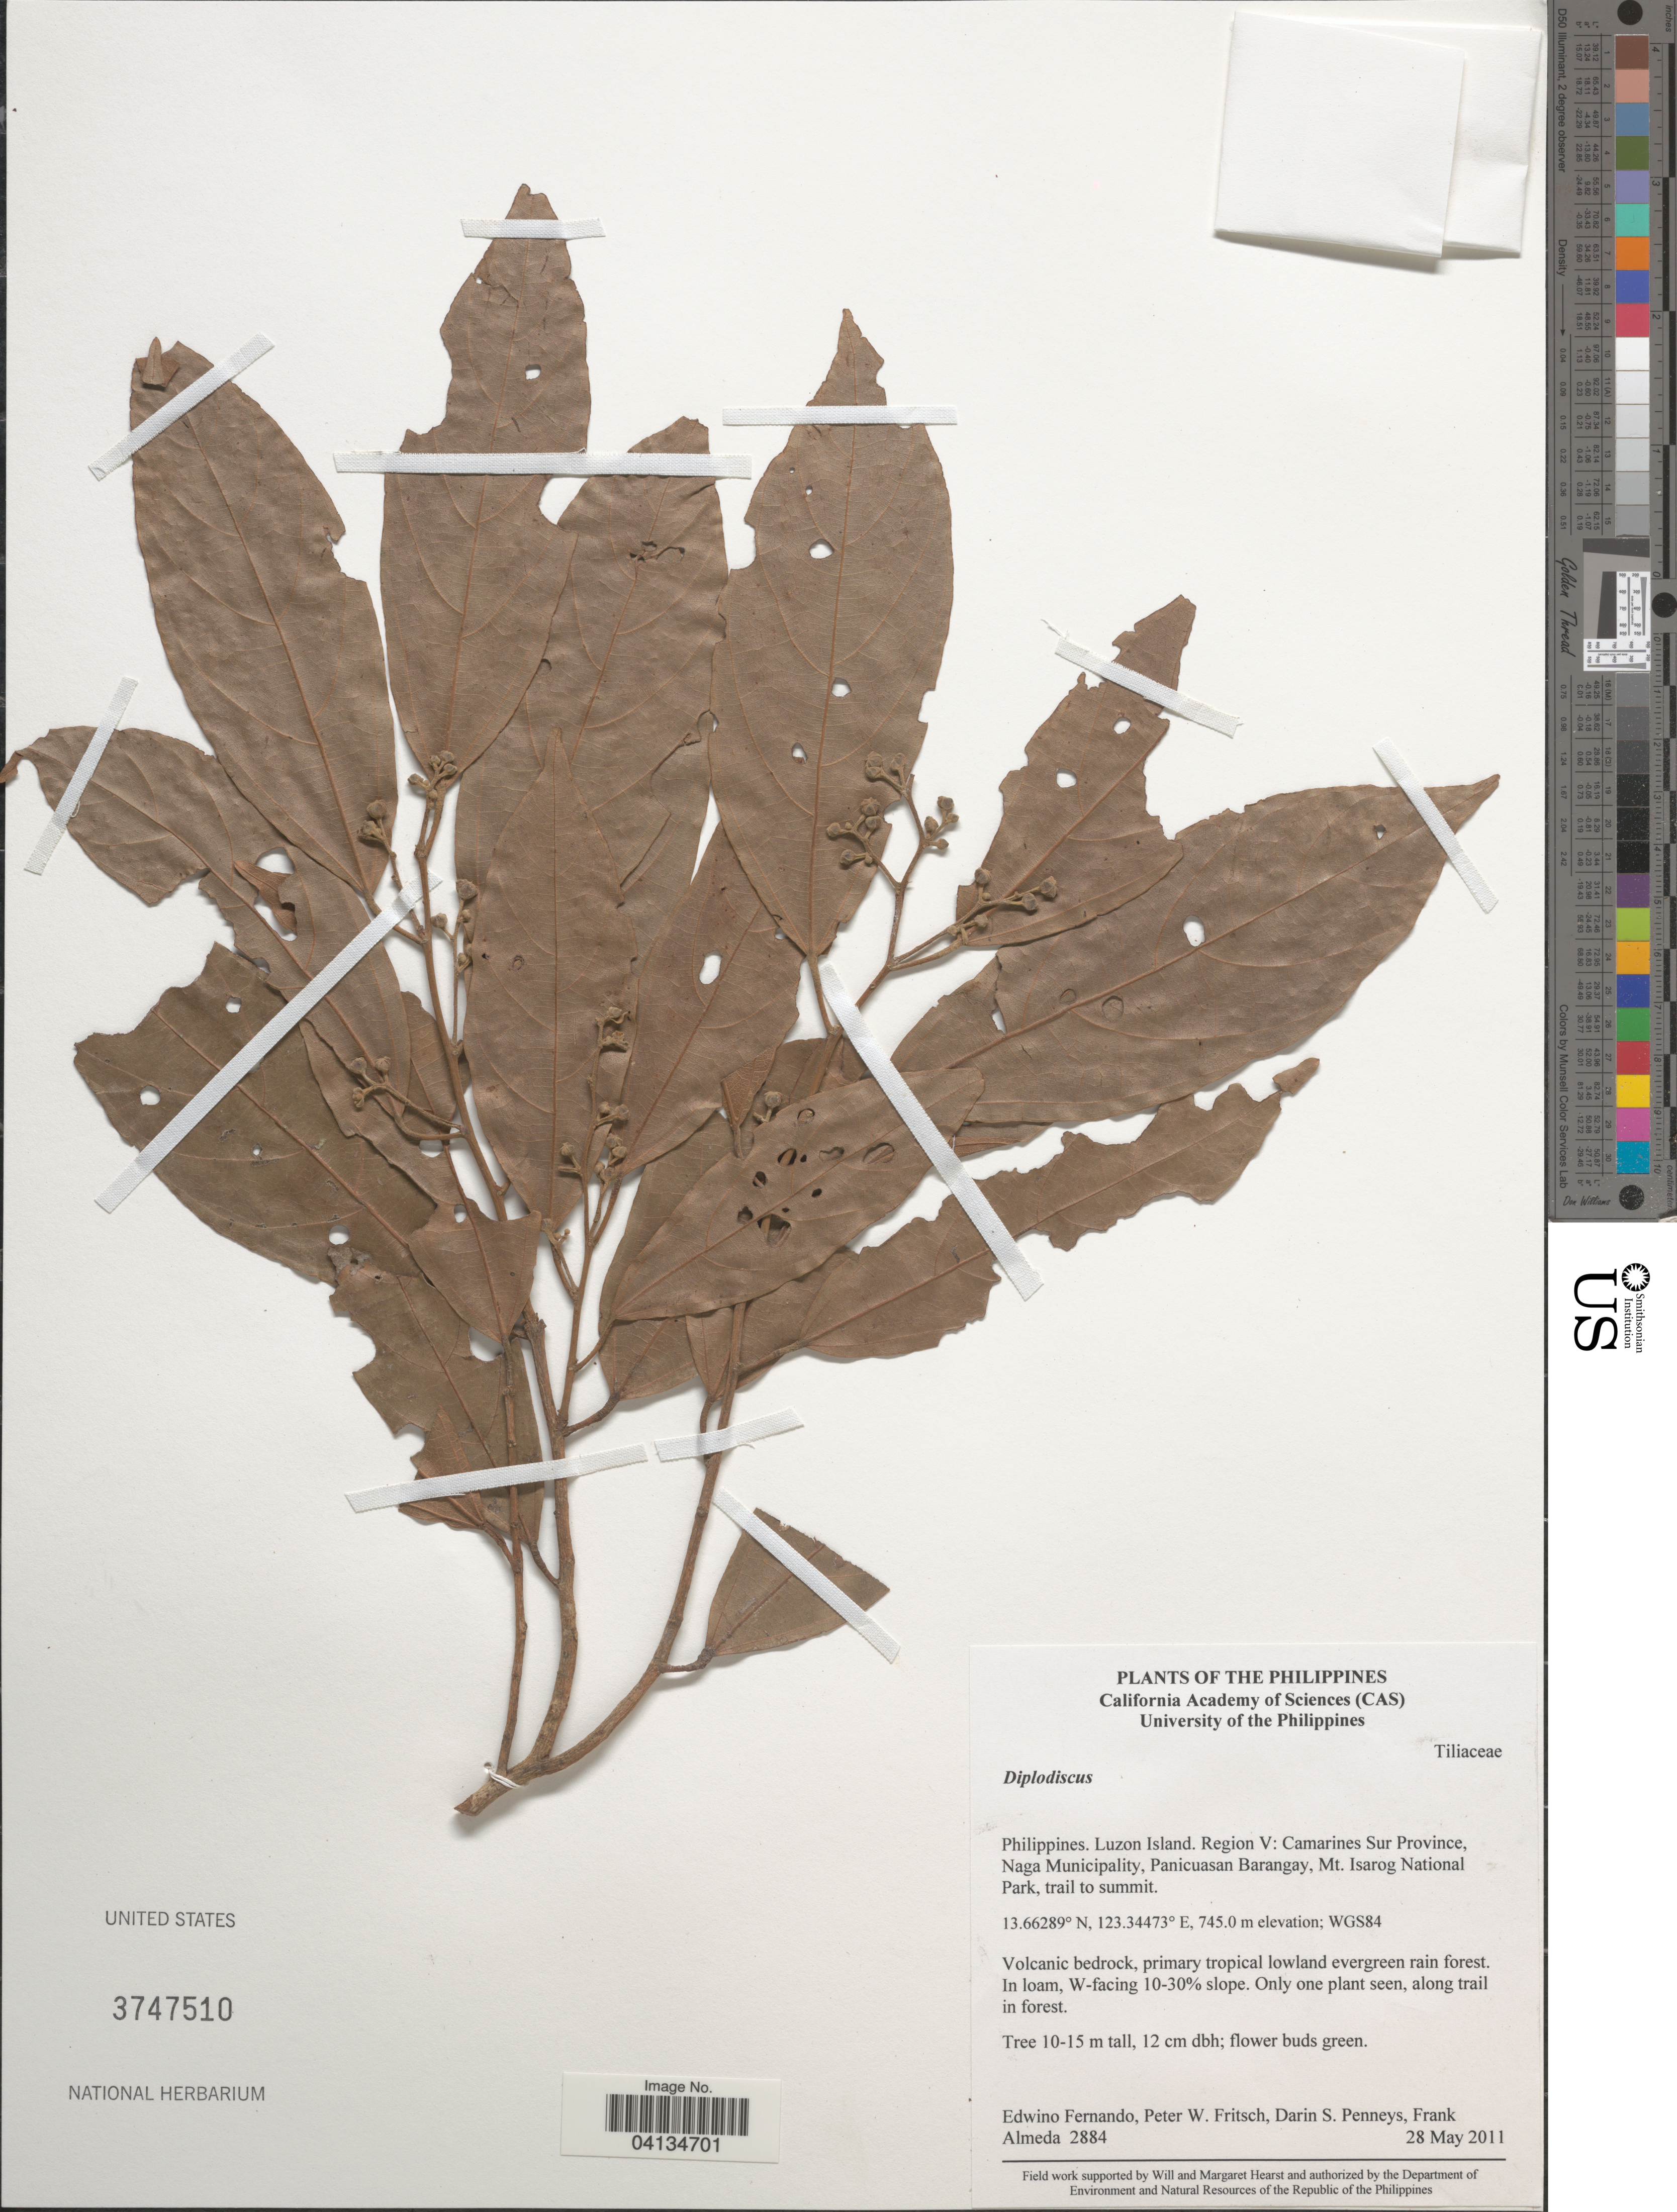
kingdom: Plantae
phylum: Tracheophyta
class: Magnoliopsida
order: Malvales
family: Malvaceae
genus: Diplodiscus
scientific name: Diplodiscus paniculatus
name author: Turcz.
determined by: Dorr, L. J., (BOT), Smithsonian Institution - National Museum of Natural History (UNITED STATES)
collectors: E. S. Fernando, P. W. Fritsch, D. S. Penneys & F. Almeda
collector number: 2884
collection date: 2011-05-28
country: Philippines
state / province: Bicol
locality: Luzon Island. Region V: Camarines Sur Province, Naga Municipality, Panicuasan Barangay, Mt. Isarog National Park, trail to summit. In loam, W-facing 10-30% slope. WGS84.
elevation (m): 745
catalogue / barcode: US 3747510